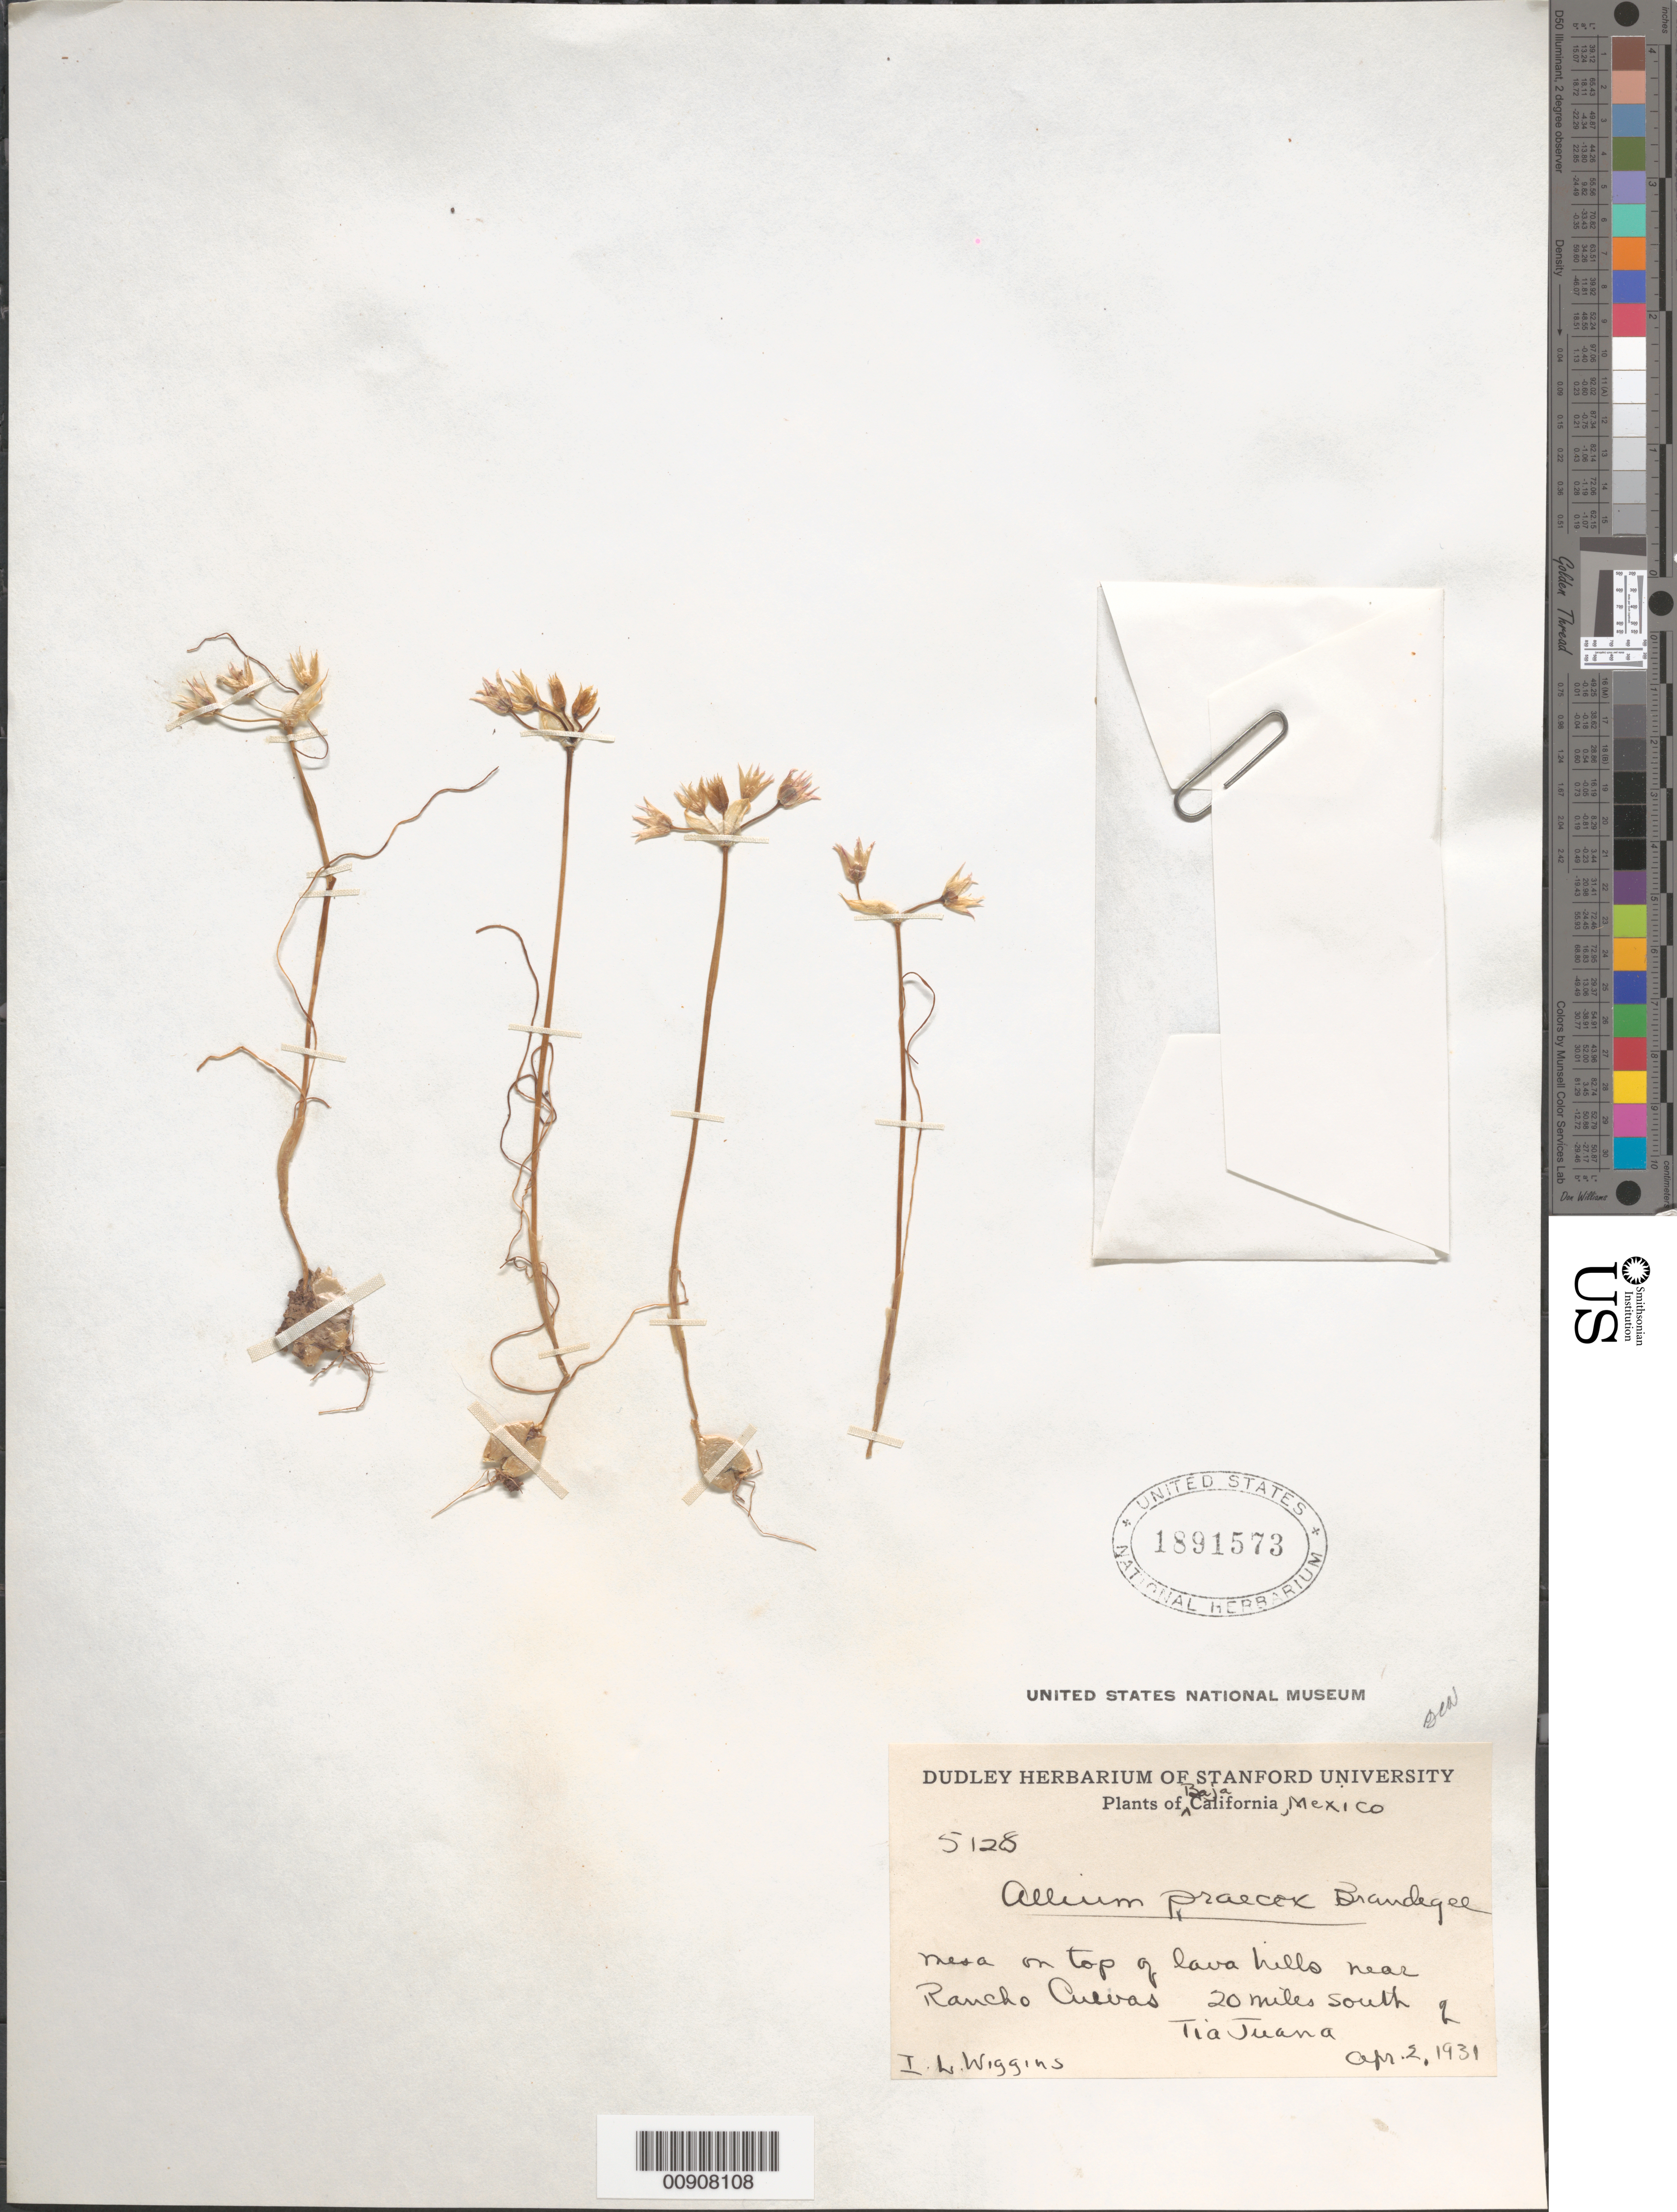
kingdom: Plantae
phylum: Tracheophyta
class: Liliopsida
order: Asparagales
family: Amaryllidaceae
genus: Allium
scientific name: Allium praecox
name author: Brandegee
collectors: I. L. Wiggins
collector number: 5128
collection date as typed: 02 Apr 1931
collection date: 1931-04-02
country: Mexico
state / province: Baja California Norte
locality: Near Rancho Cuevas, 20 miles south of Tia Juana, Baja California.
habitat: Mesa on top of lava hills.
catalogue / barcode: US 1891573